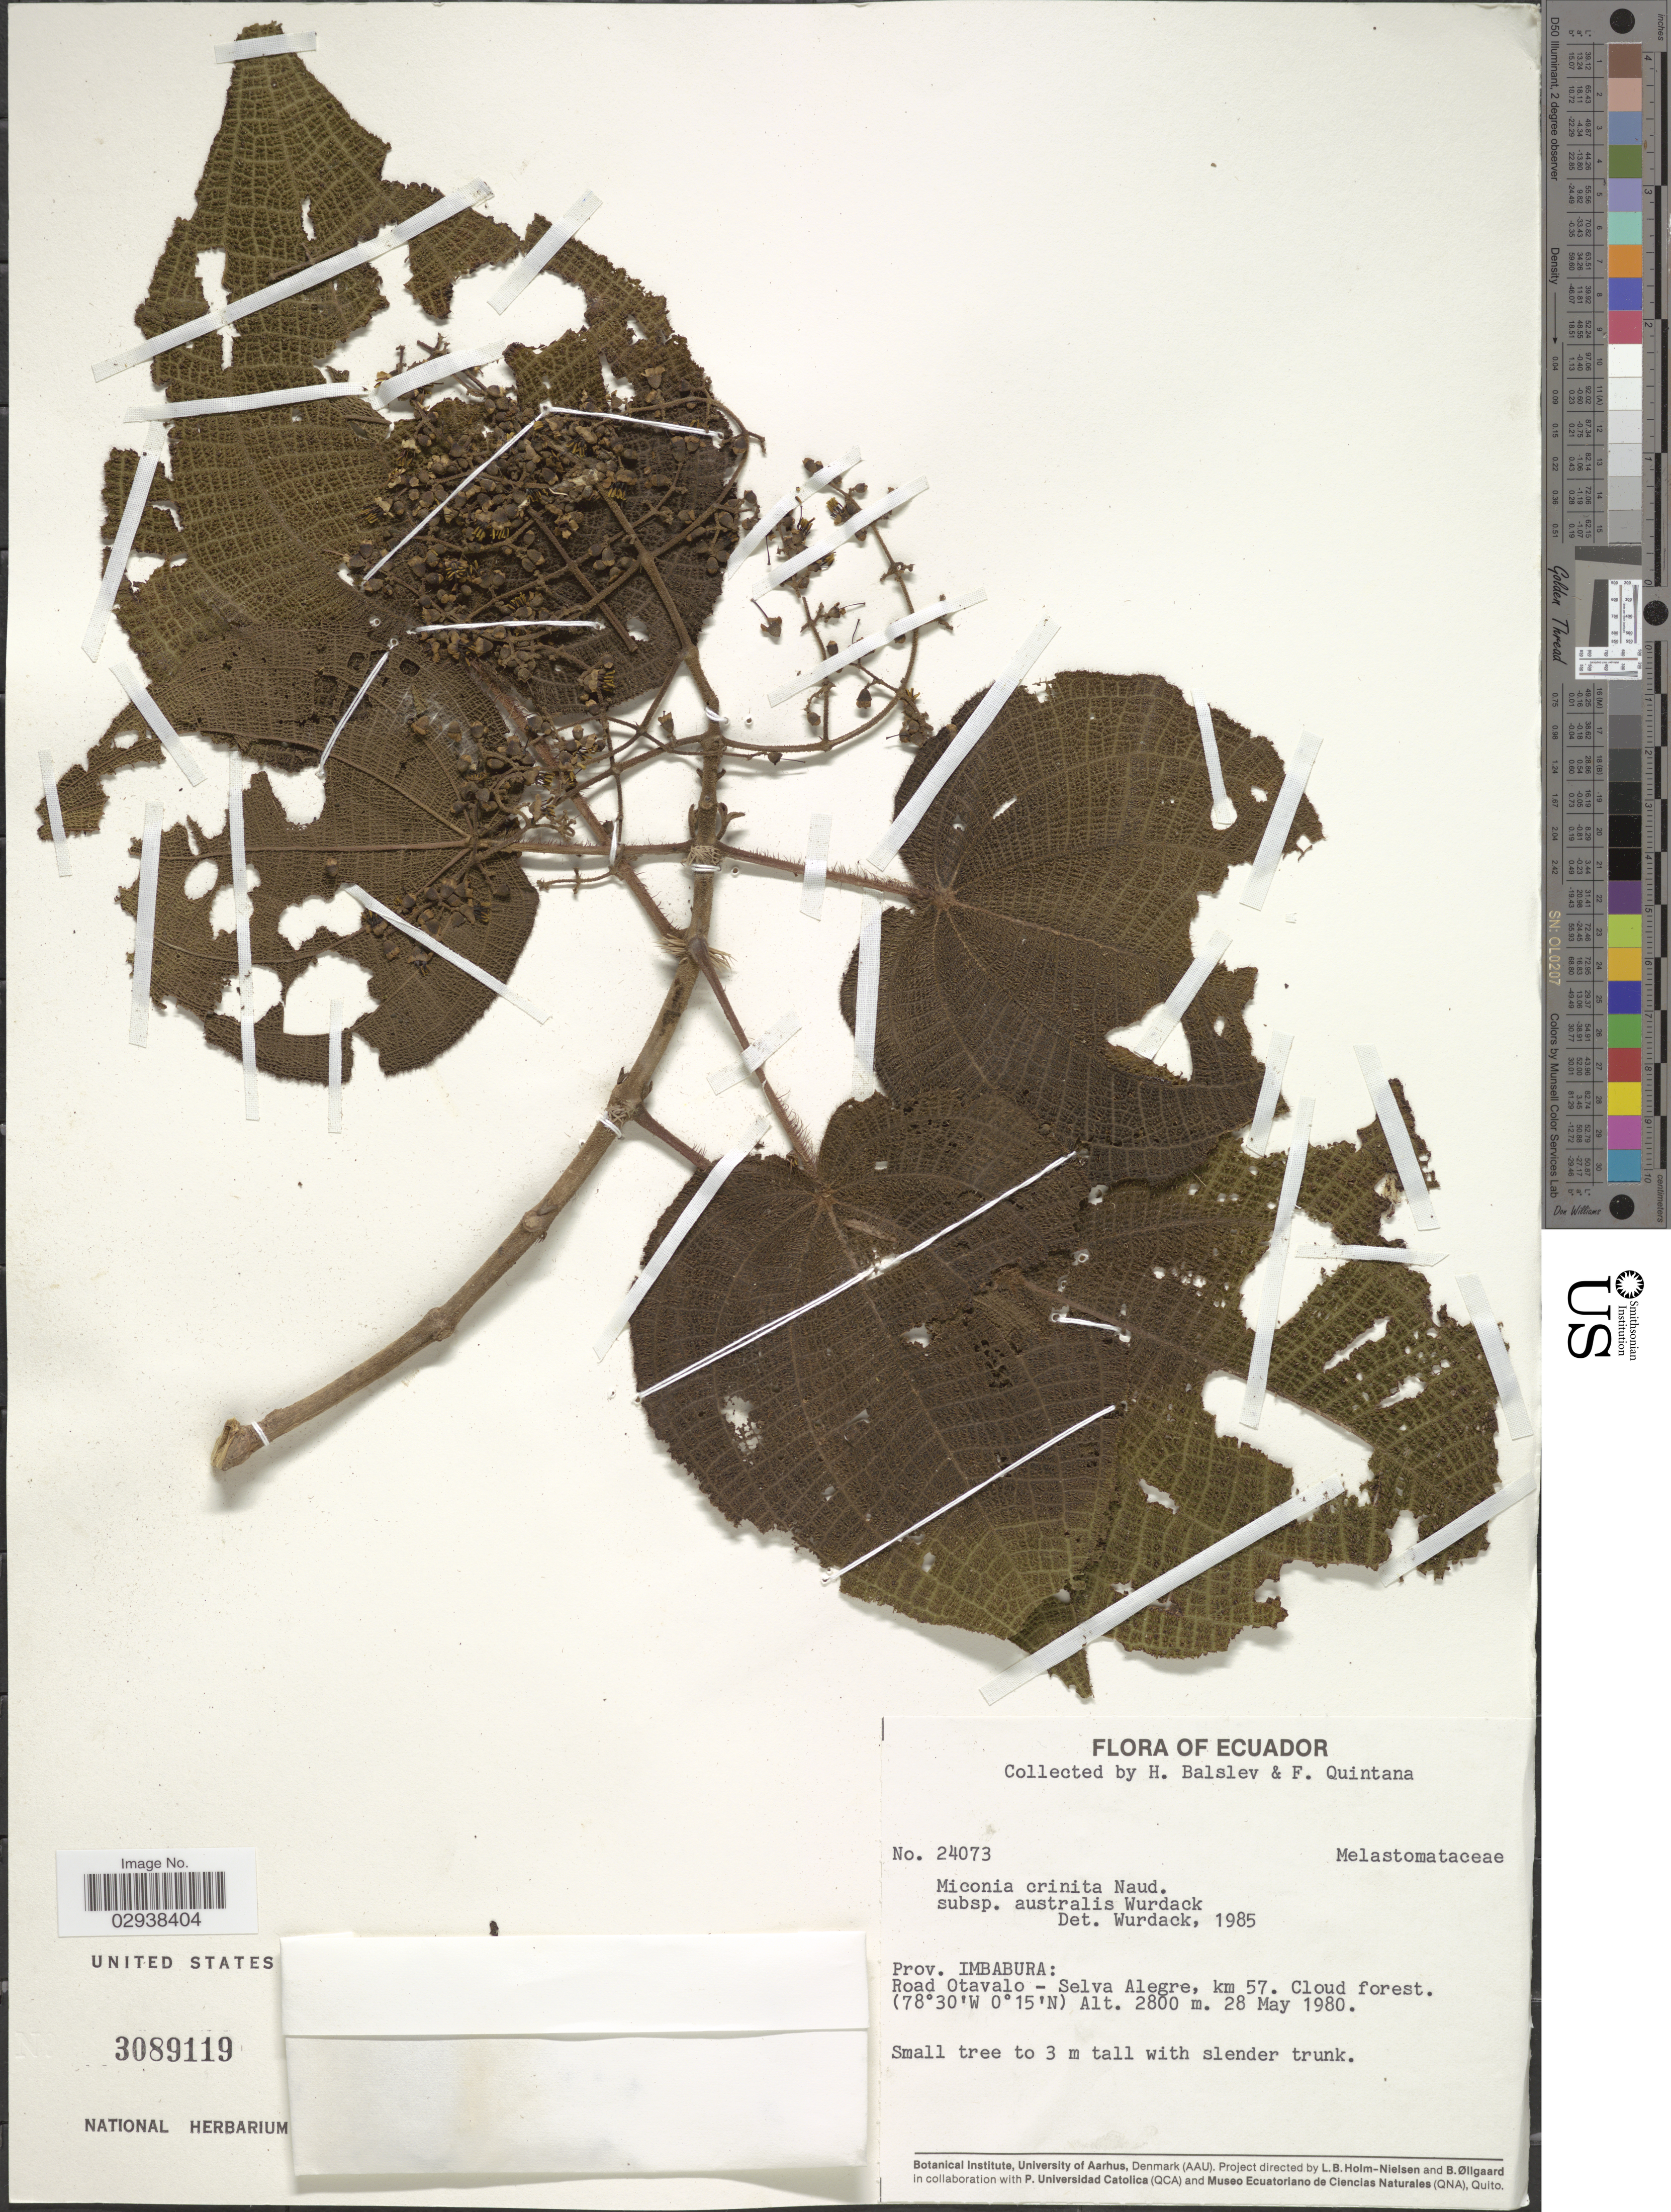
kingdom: Plantae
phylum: Tracheophyta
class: Magnoliopsida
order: Myrtales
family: Melastomataceae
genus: Miconia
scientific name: Miconia crinita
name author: Naudin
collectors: H. Balslev & F. Quintana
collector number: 24073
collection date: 1980-05-28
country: Ecuador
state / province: Imbabura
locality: Prov. Imbabura, Road Otavalo - Selva Alegre, km 57, Cloud forest.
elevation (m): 2800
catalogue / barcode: US 3089119